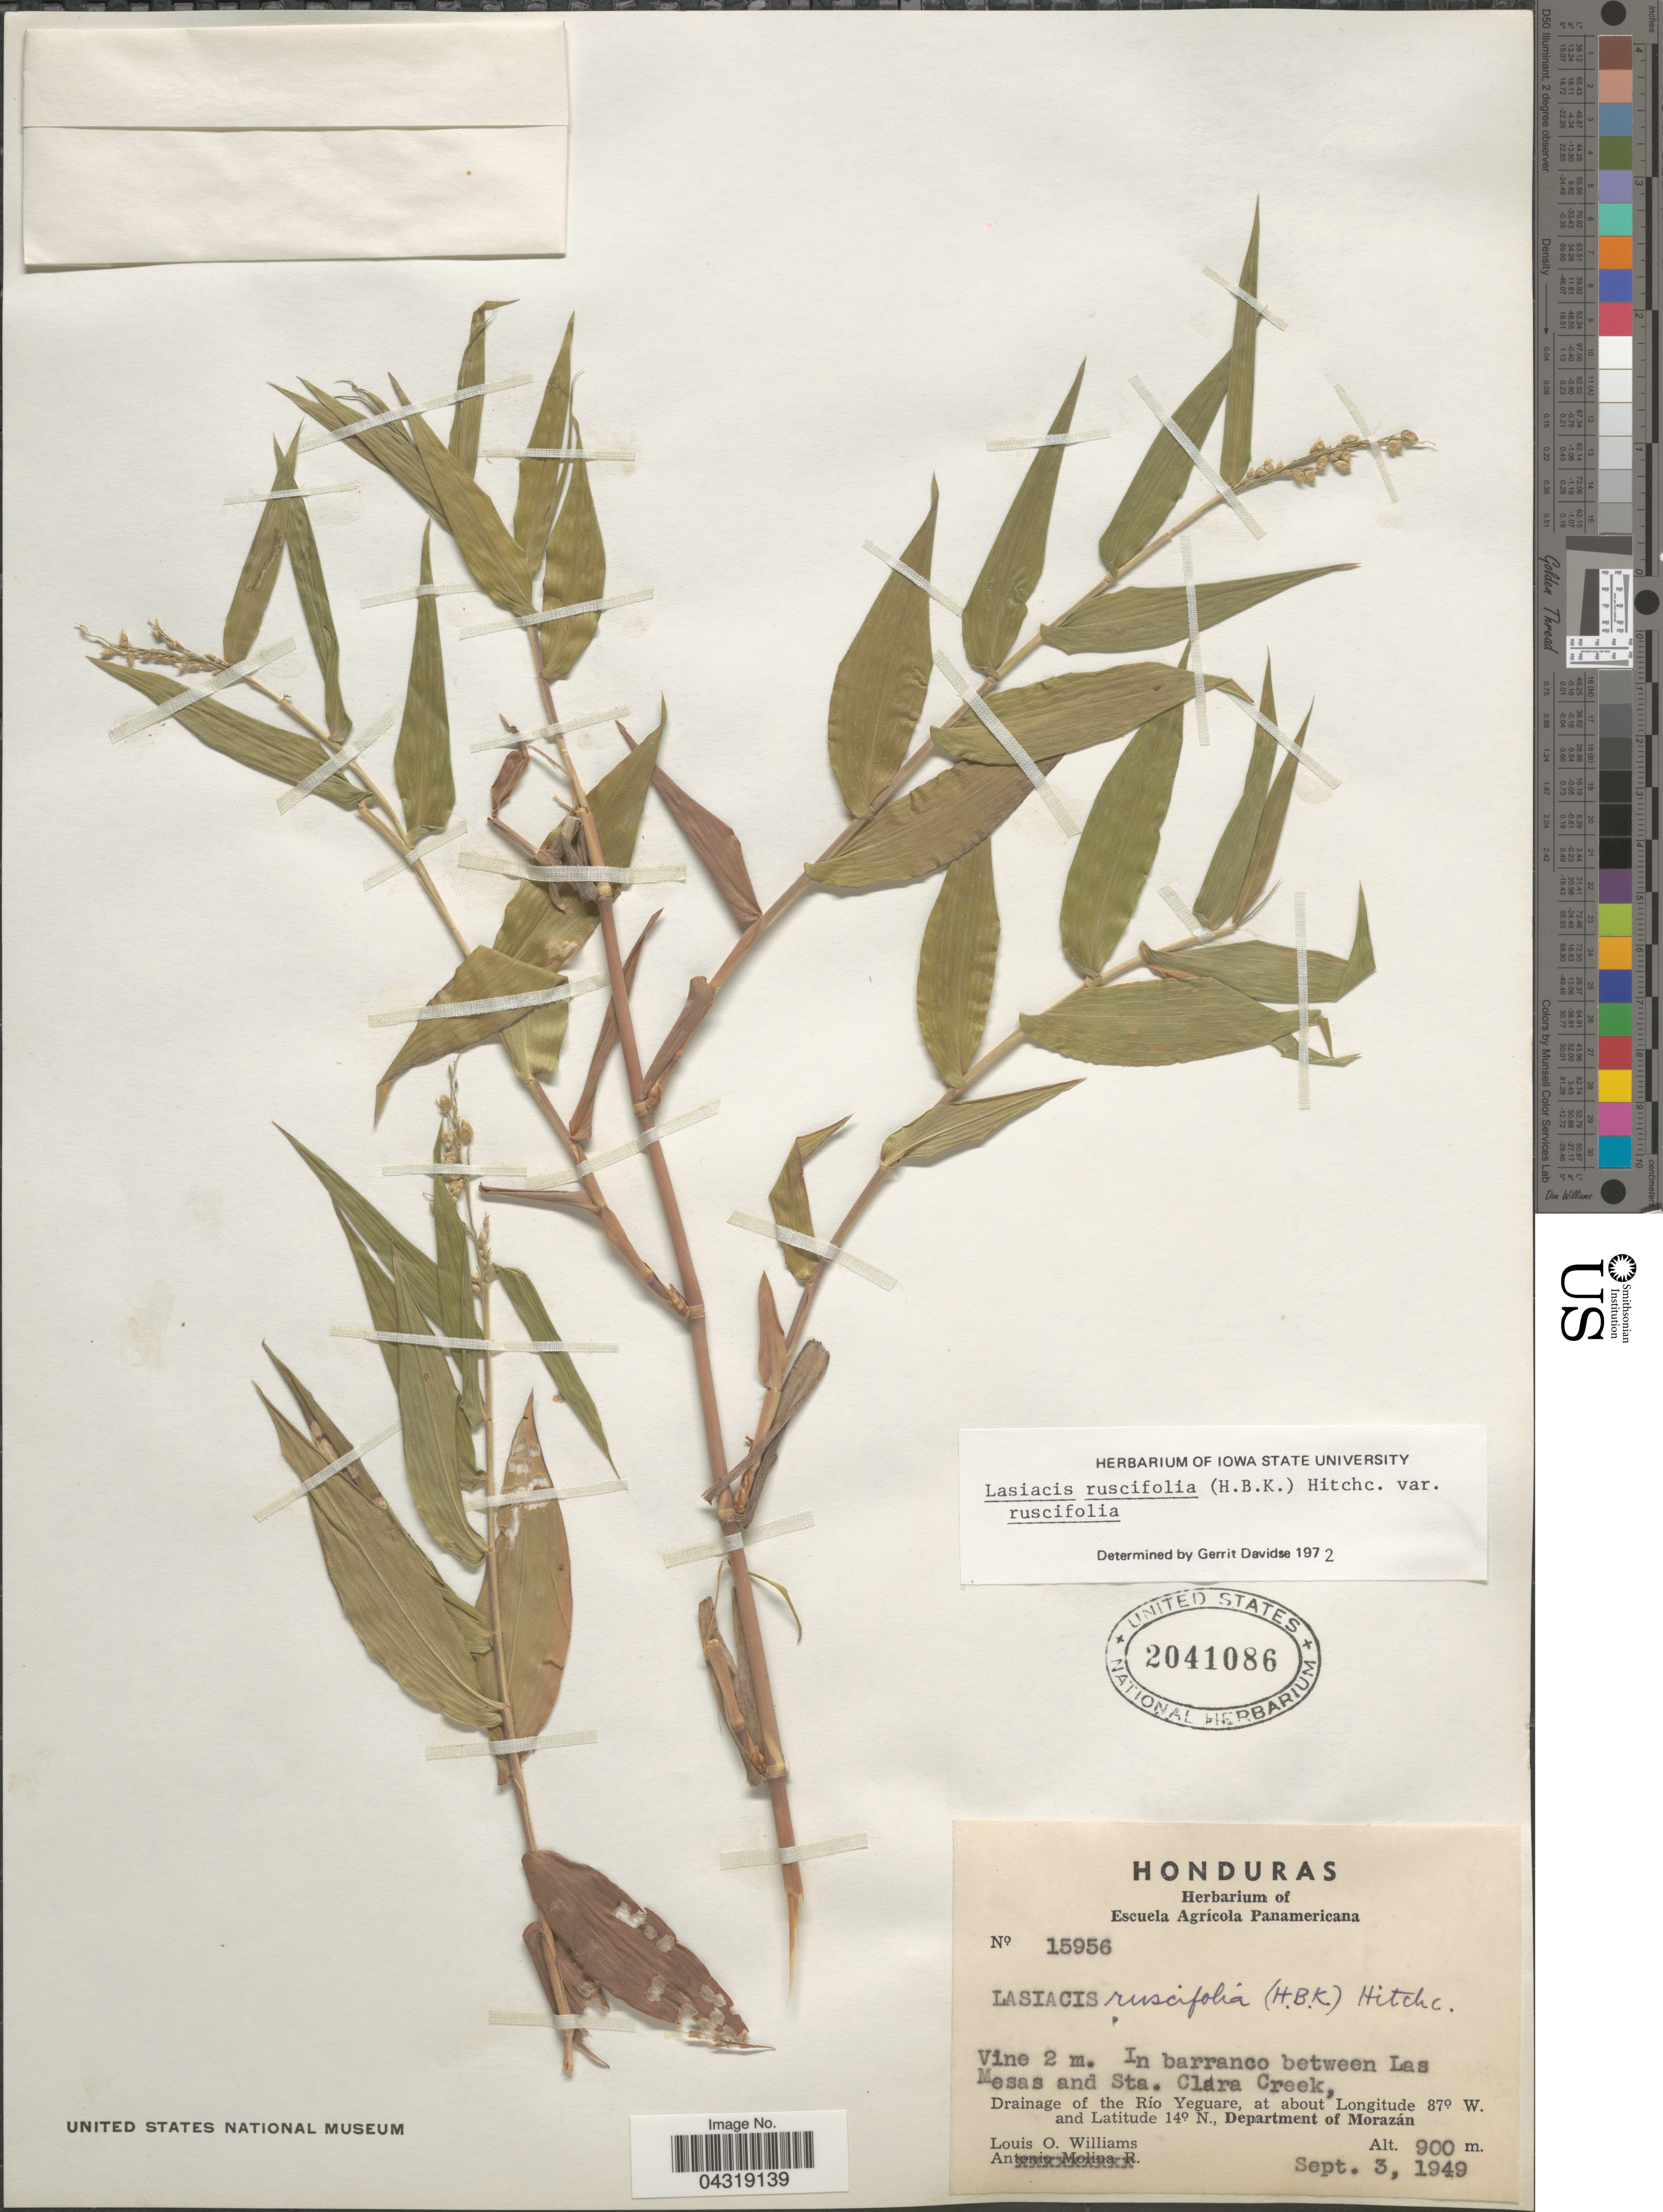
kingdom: Plantae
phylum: Tracheophyta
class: Liliopsida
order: Poales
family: Poaceae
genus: Lasiacis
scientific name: Lasiacis ruscifolia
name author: (Kunth) Hitchc.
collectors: L. O. Williams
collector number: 15956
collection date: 1949-09-03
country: Honduras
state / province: Fco. Morazán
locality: In barranco between Las Mesas and Sta. Clara Creek, Drainage of the Río Yeguare, Department of Morazán.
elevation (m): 900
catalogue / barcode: US 2041086